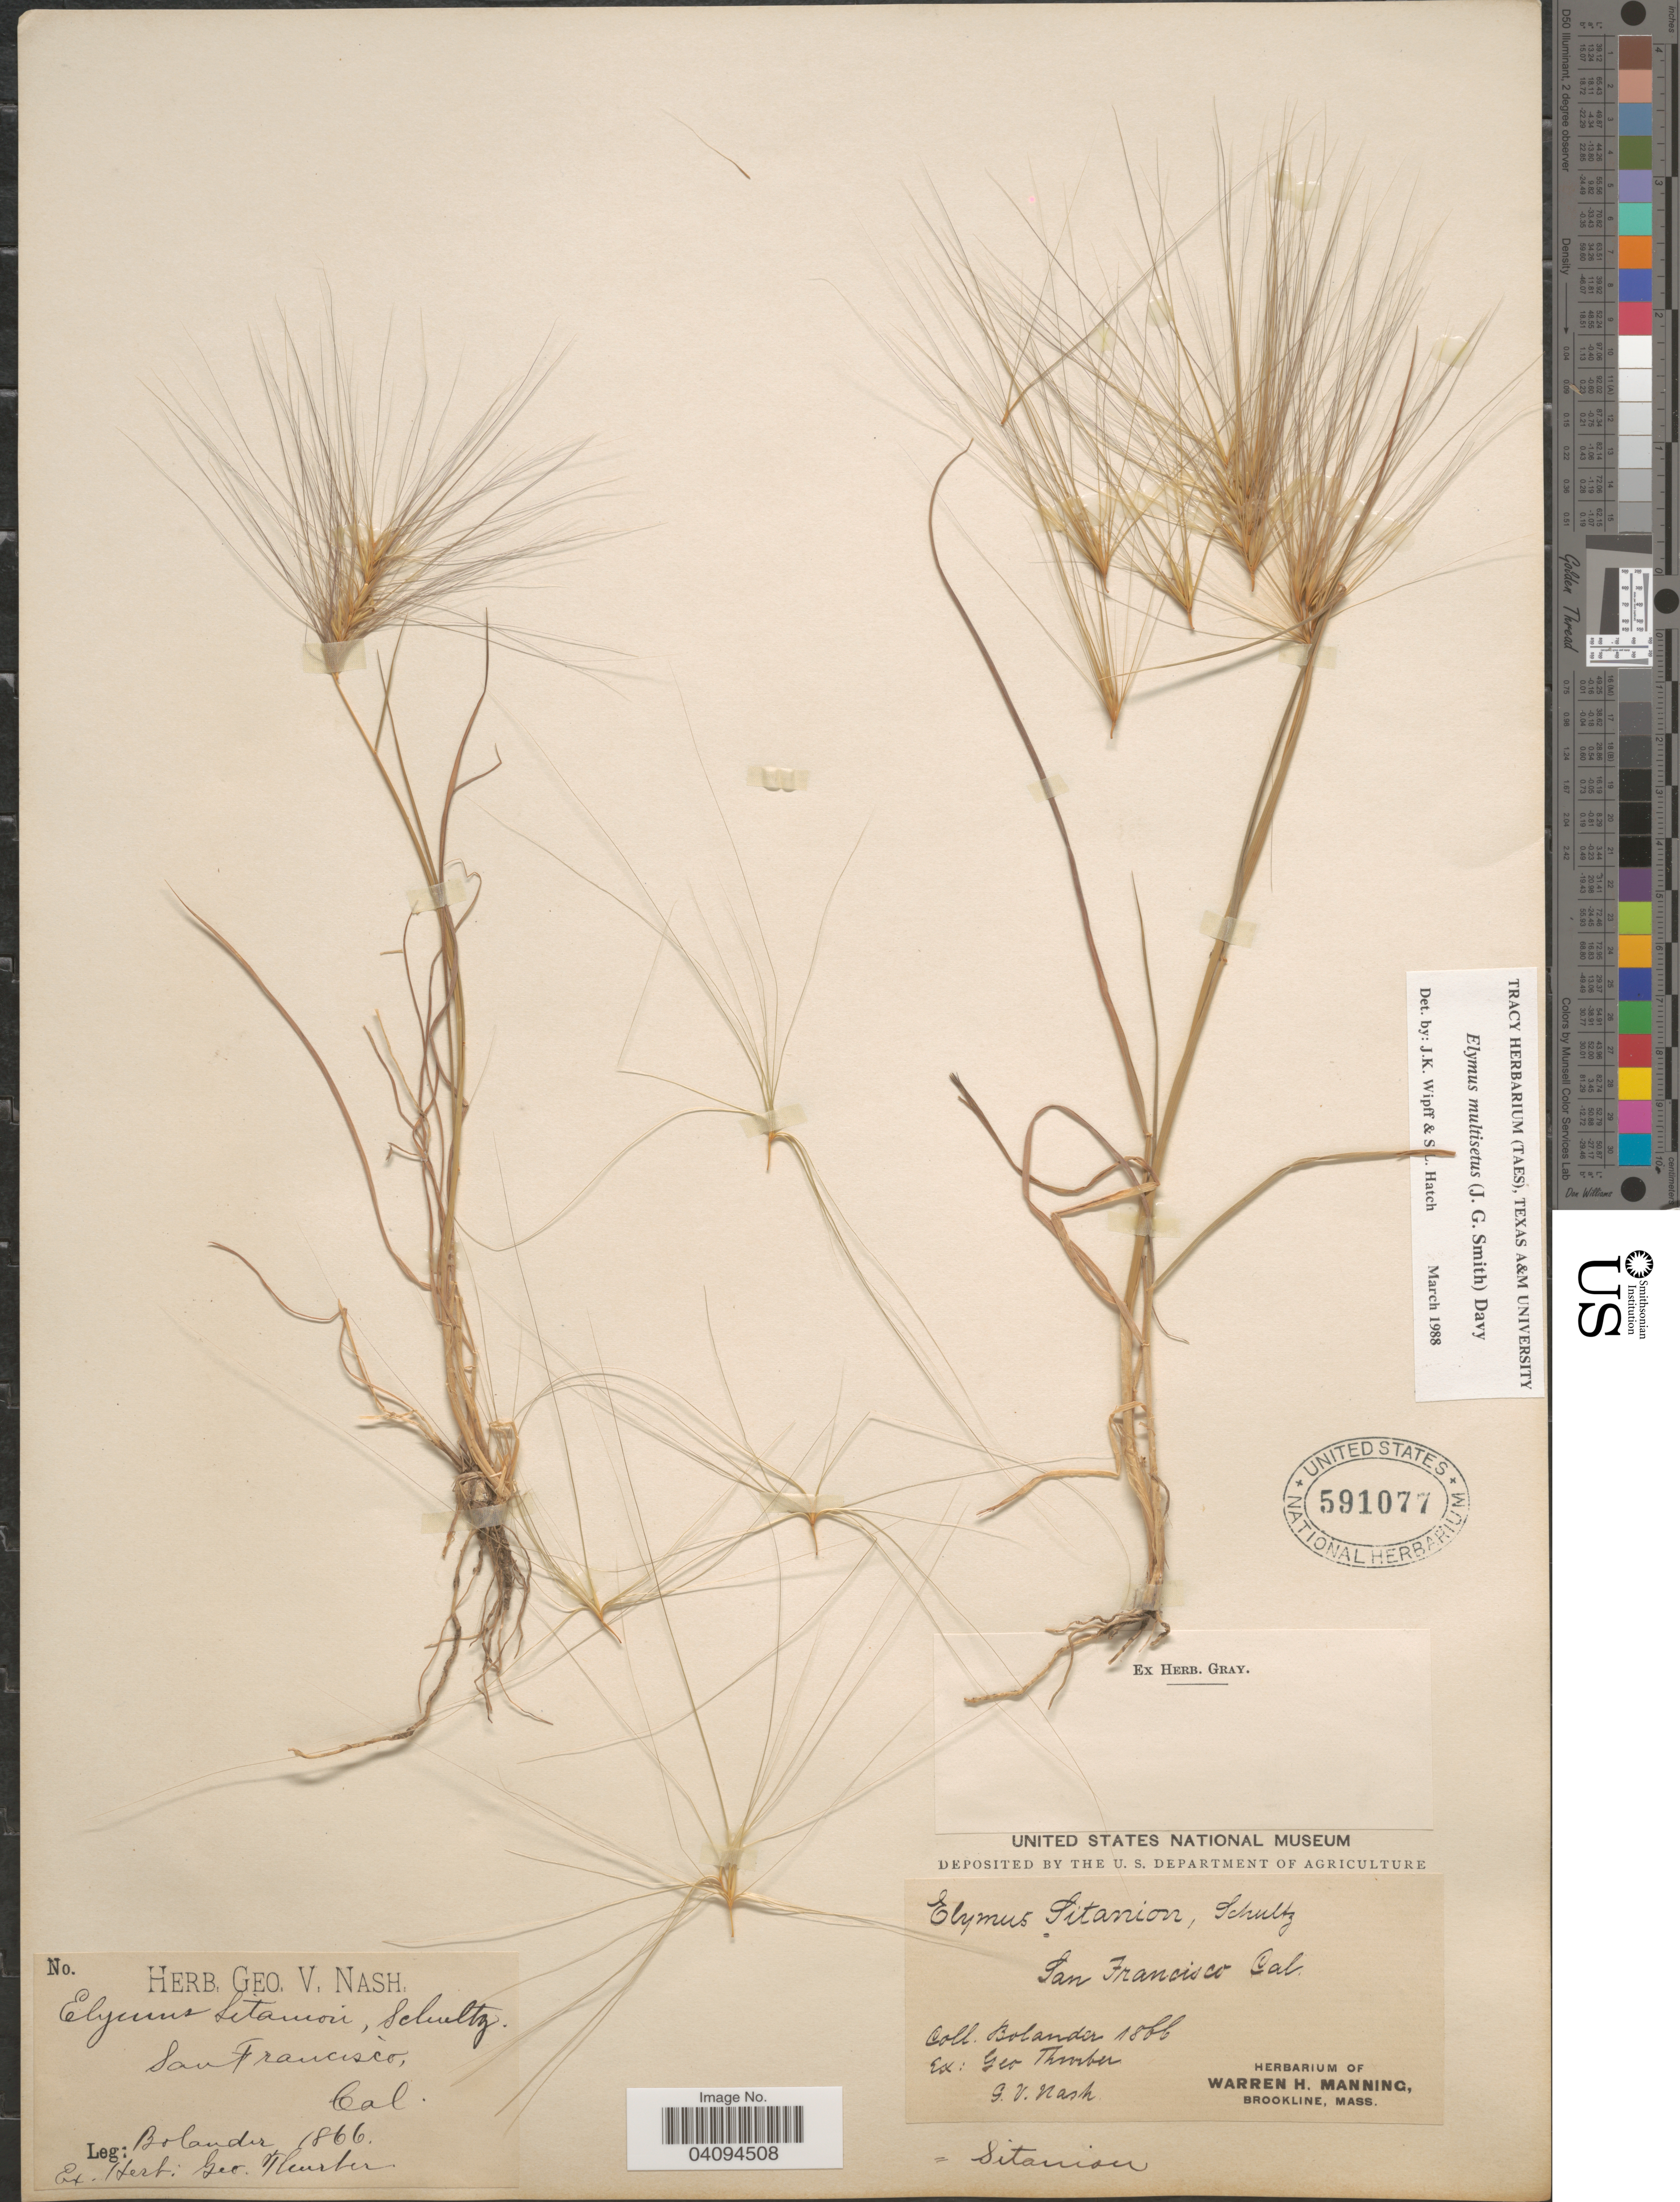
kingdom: Plantae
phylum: Tracheophyta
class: Liliopsida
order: Poales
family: Poaceae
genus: Elymus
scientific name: Elymus multisetus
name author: (J.G. Sm.) Burtt Davy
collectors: -. Bolander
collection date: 1866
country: United States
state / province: California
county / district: San Francisco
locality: San Francisco.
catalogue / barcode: US 591077